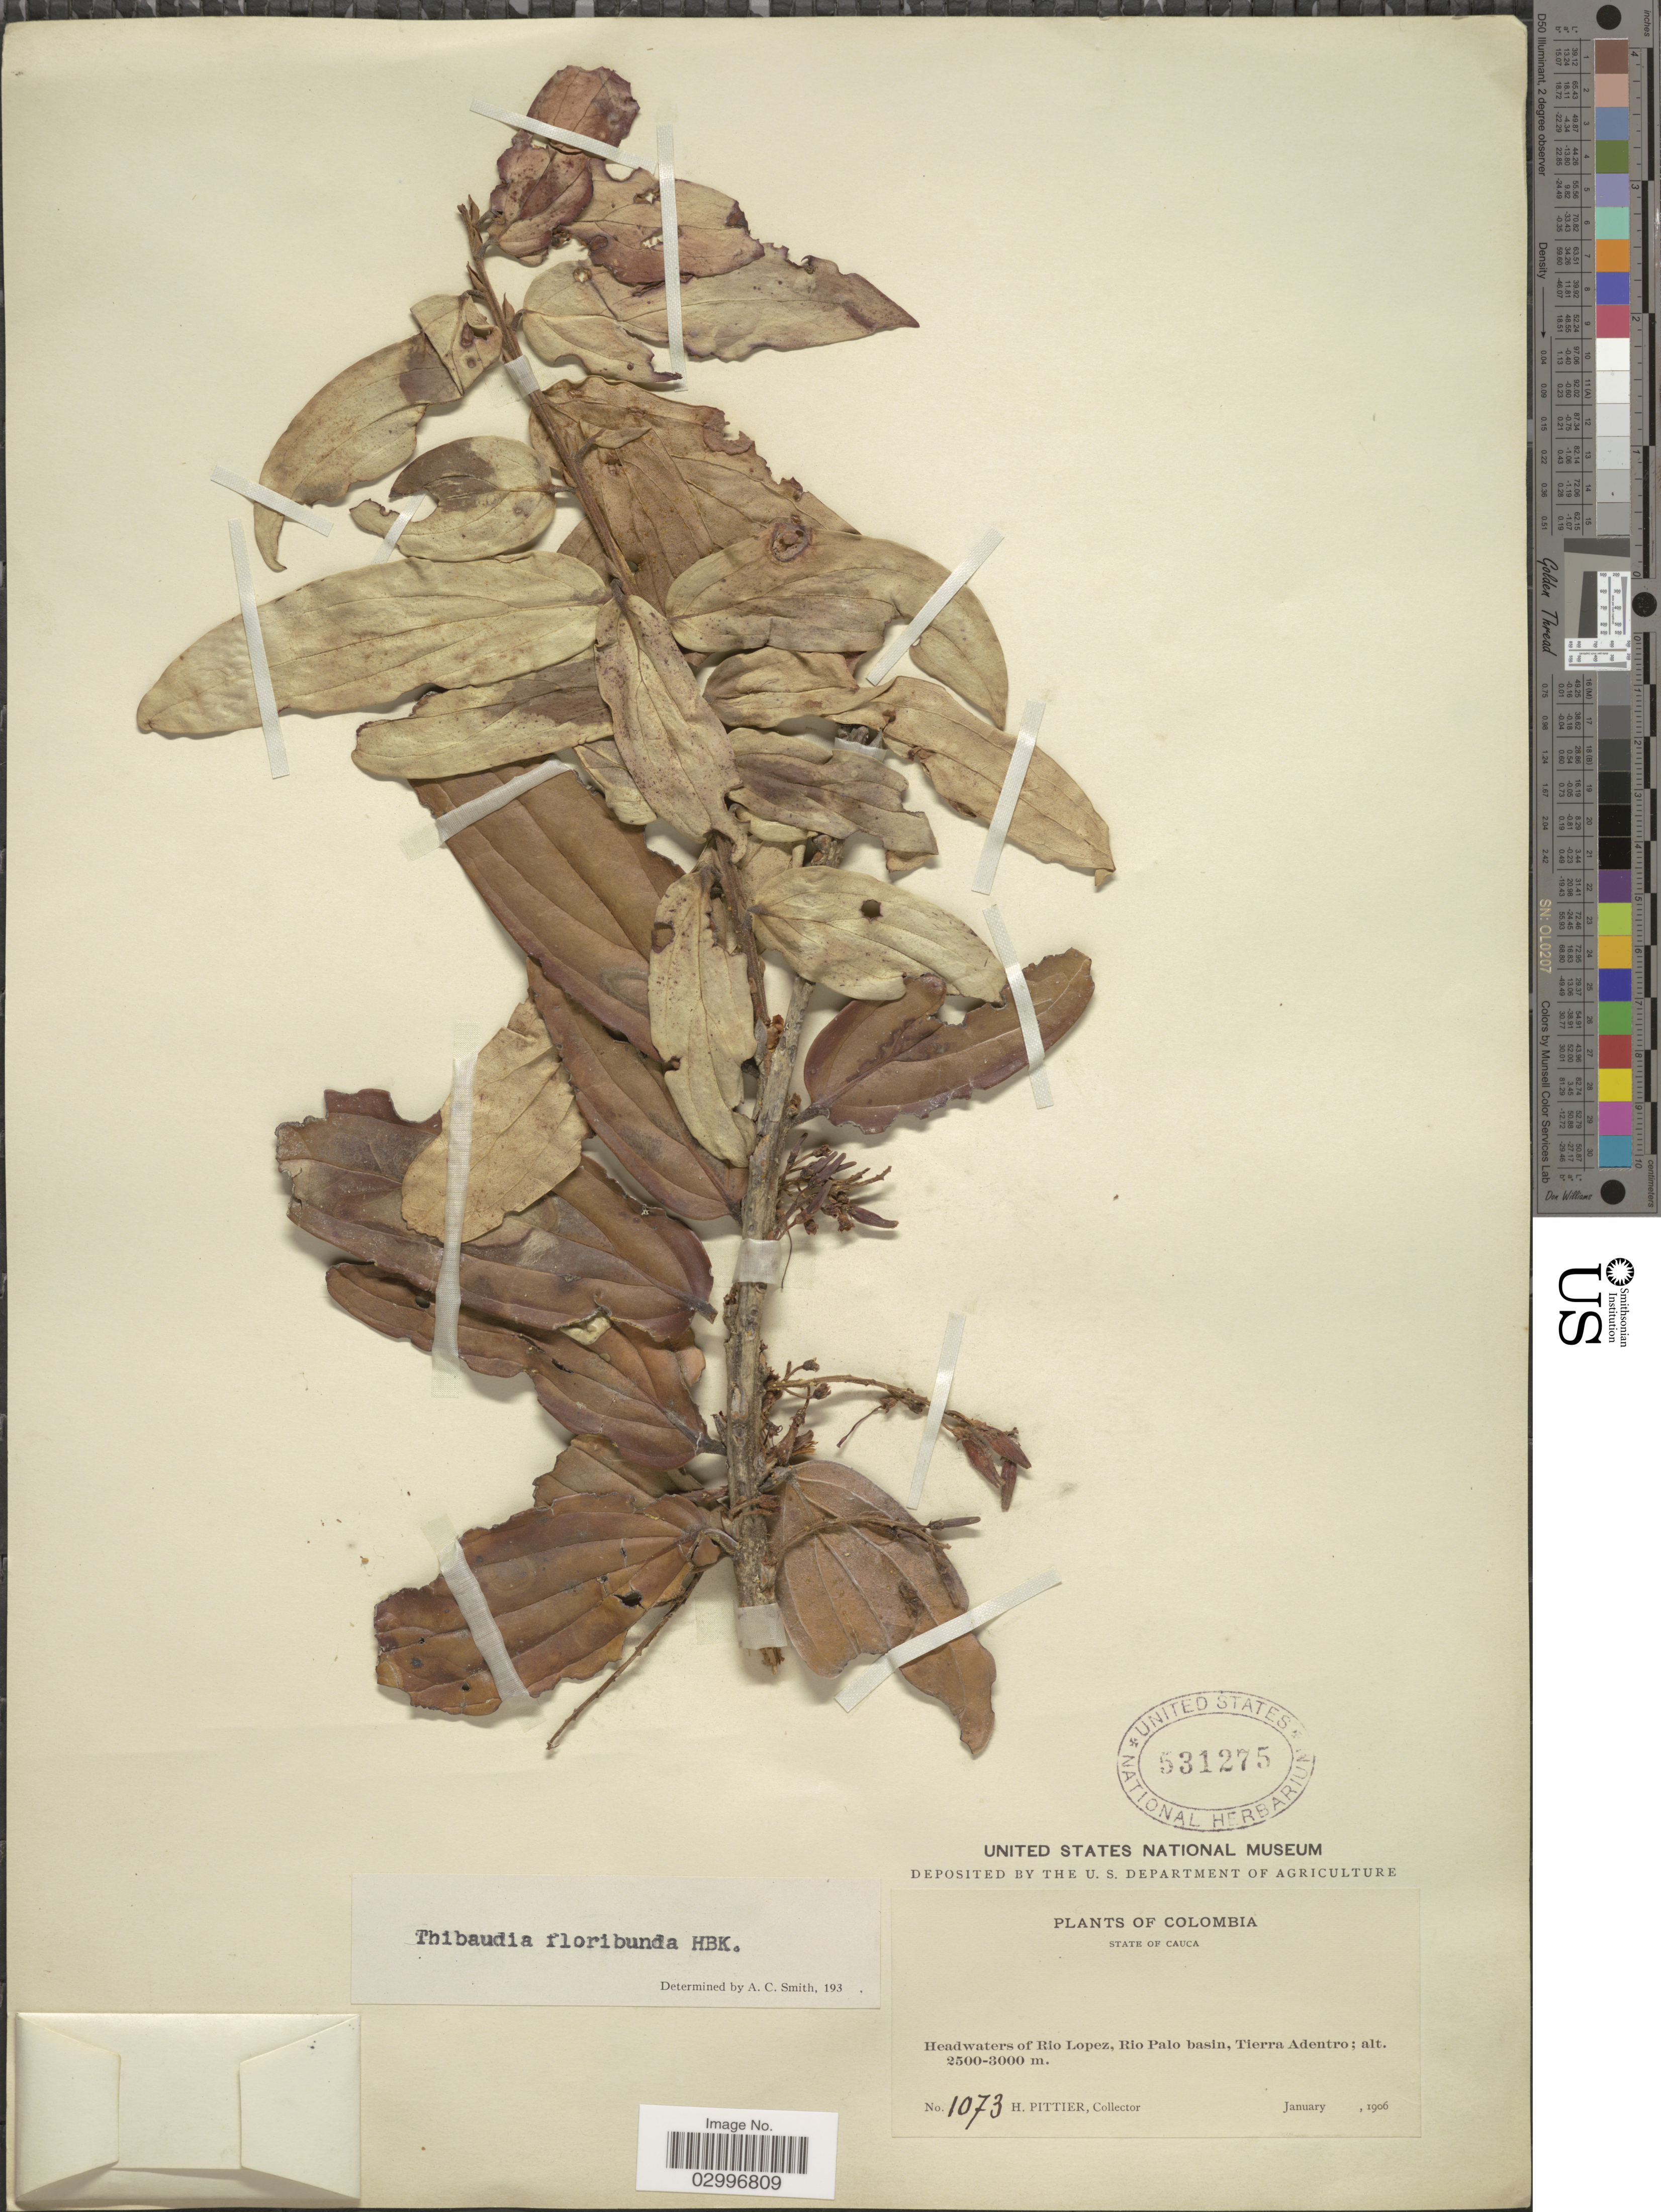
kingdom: Plantae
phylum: Tracheophyta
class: Magnoliopsida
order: Ericales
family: Ericaceae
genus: Thibaudia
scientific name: Thibaudia floribunda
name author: Kunth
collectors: H. F. Pittier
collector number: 1073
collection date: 1906-01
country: Colombia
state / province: Cauca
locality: Headwaters of Rio Lopez, Rio Palo basin, Tierra Adentro.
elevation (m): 2500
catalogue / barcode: US 531275